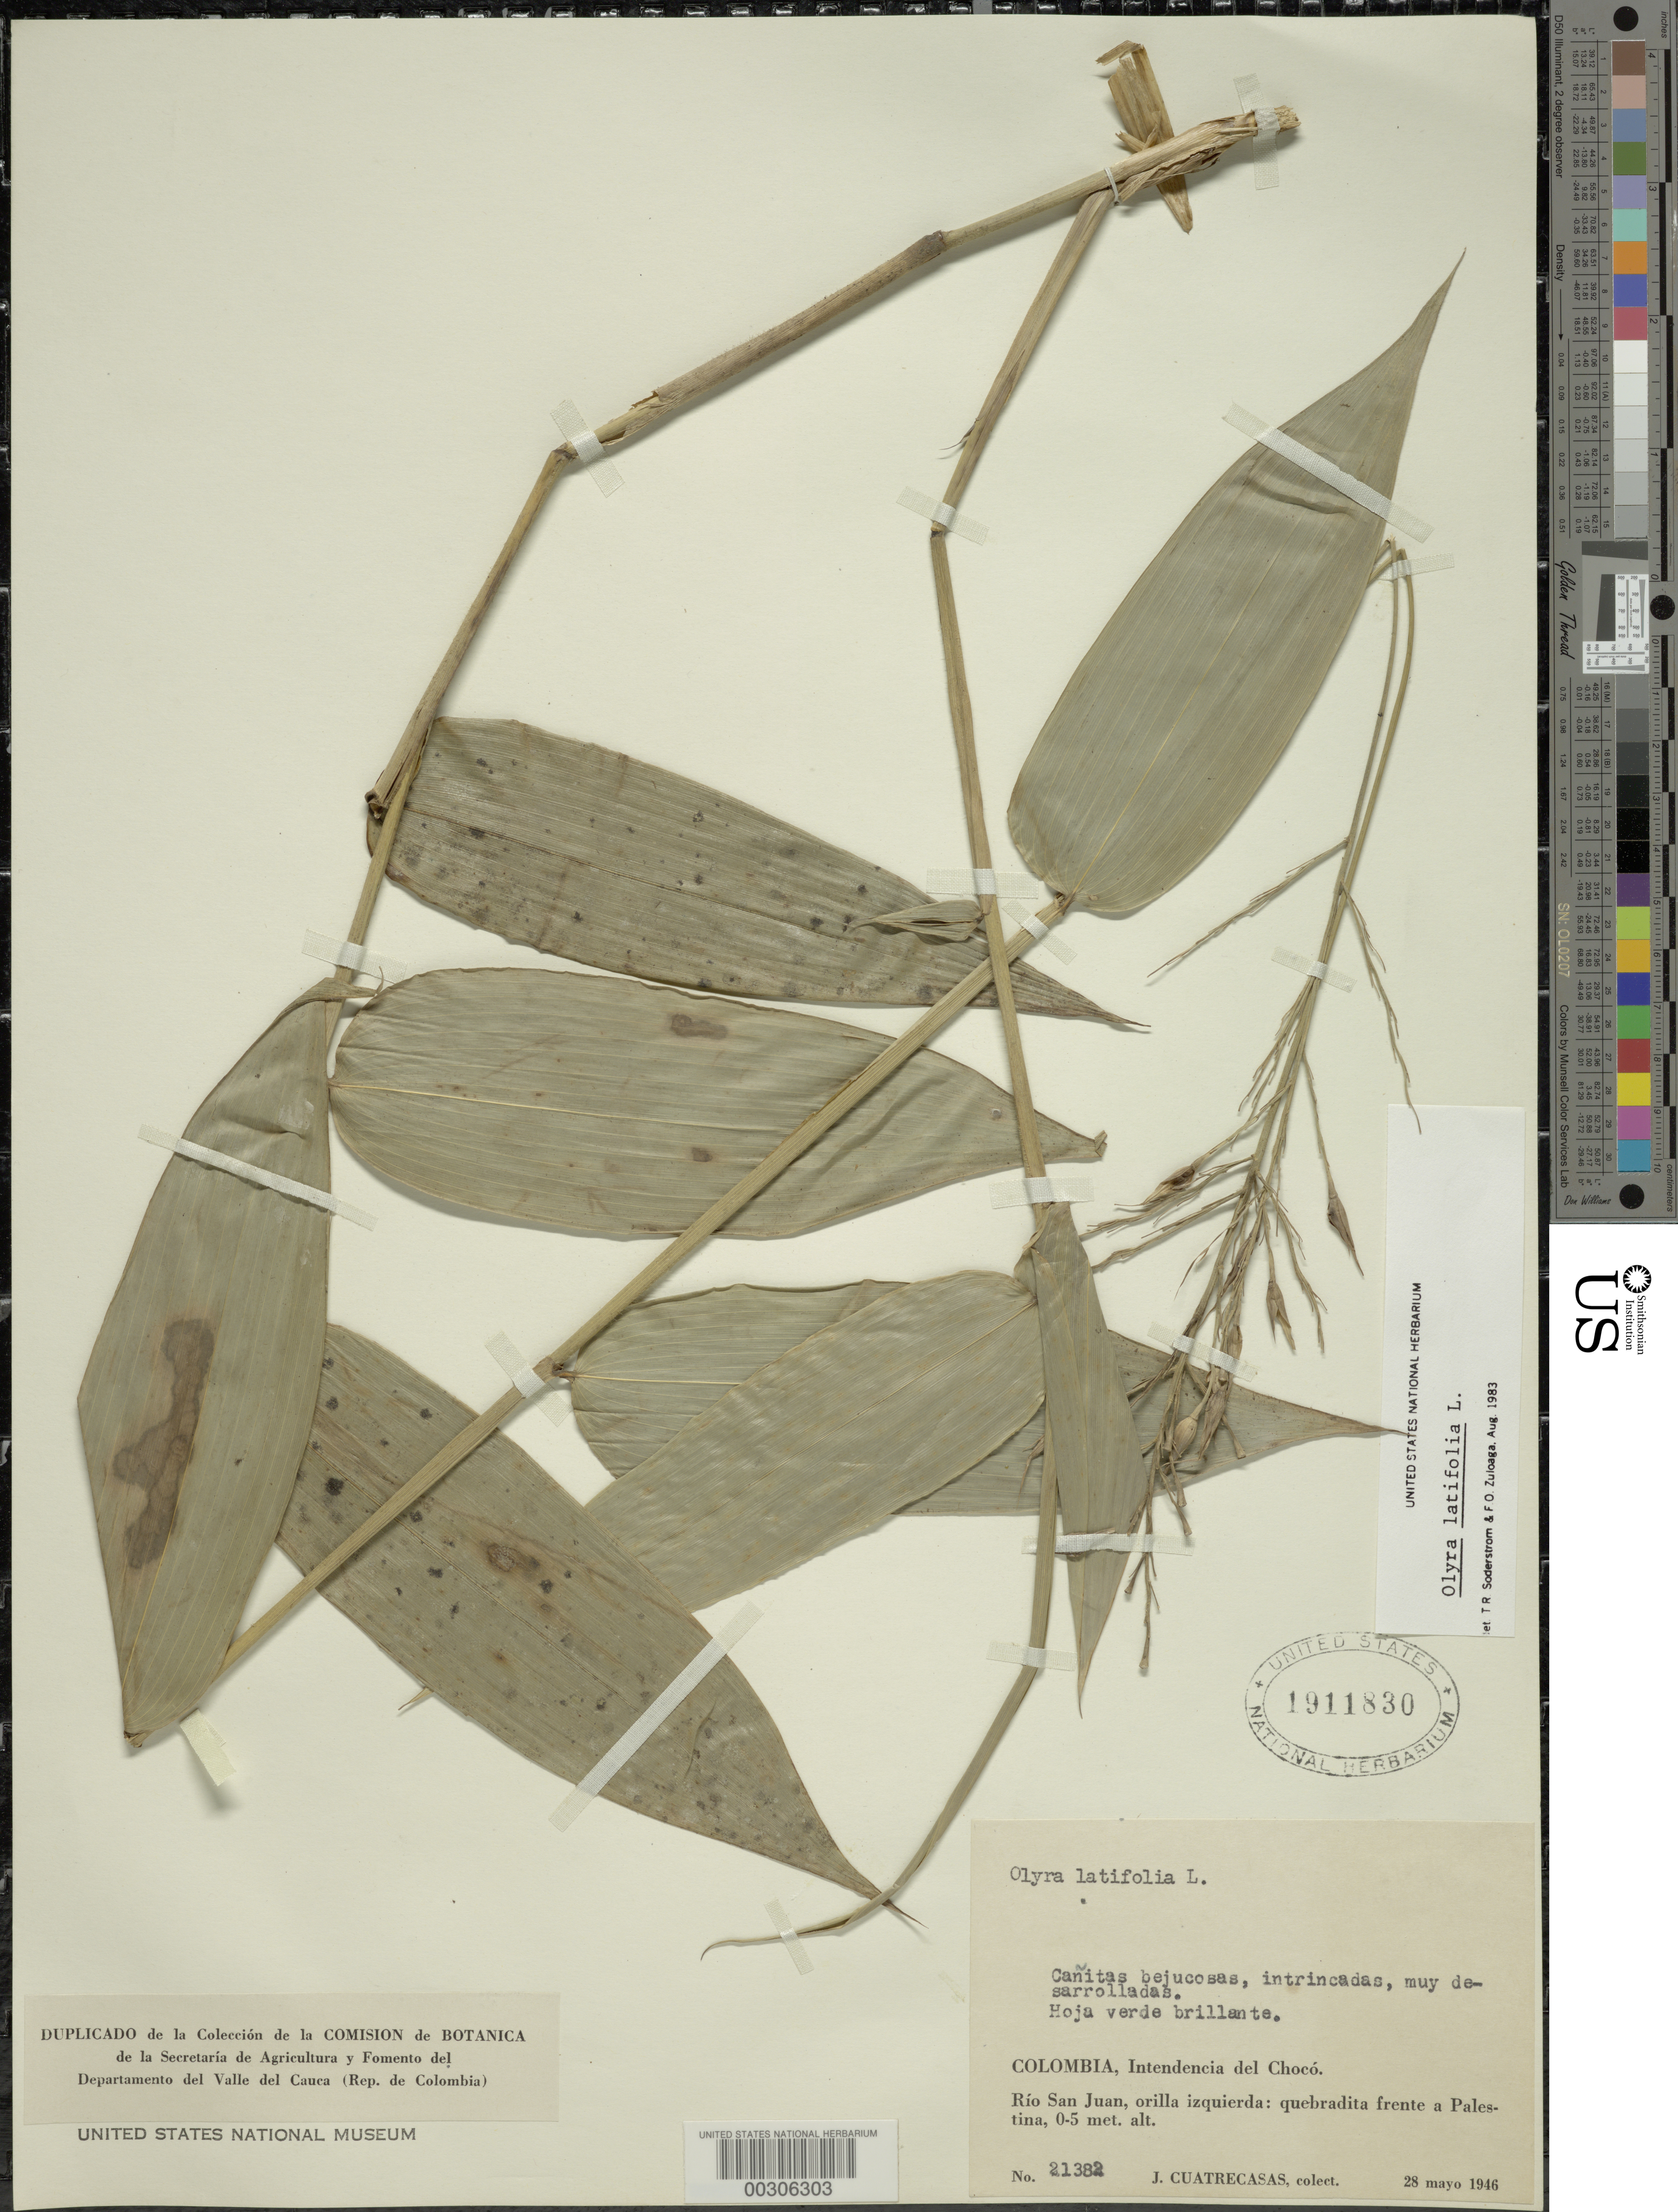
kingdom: Plantae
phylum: Tracheophyta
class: Liliopsida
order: Poales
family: Poaceae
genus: Olyra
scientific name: Olyra latifolia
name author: L.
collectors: J. Cuatrecasas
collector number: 21382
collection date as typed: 28 May 1946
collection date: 1946-05-28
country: Colombia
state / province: Chocó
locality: Rio San Juan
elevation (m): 0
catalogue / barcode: US 1911830